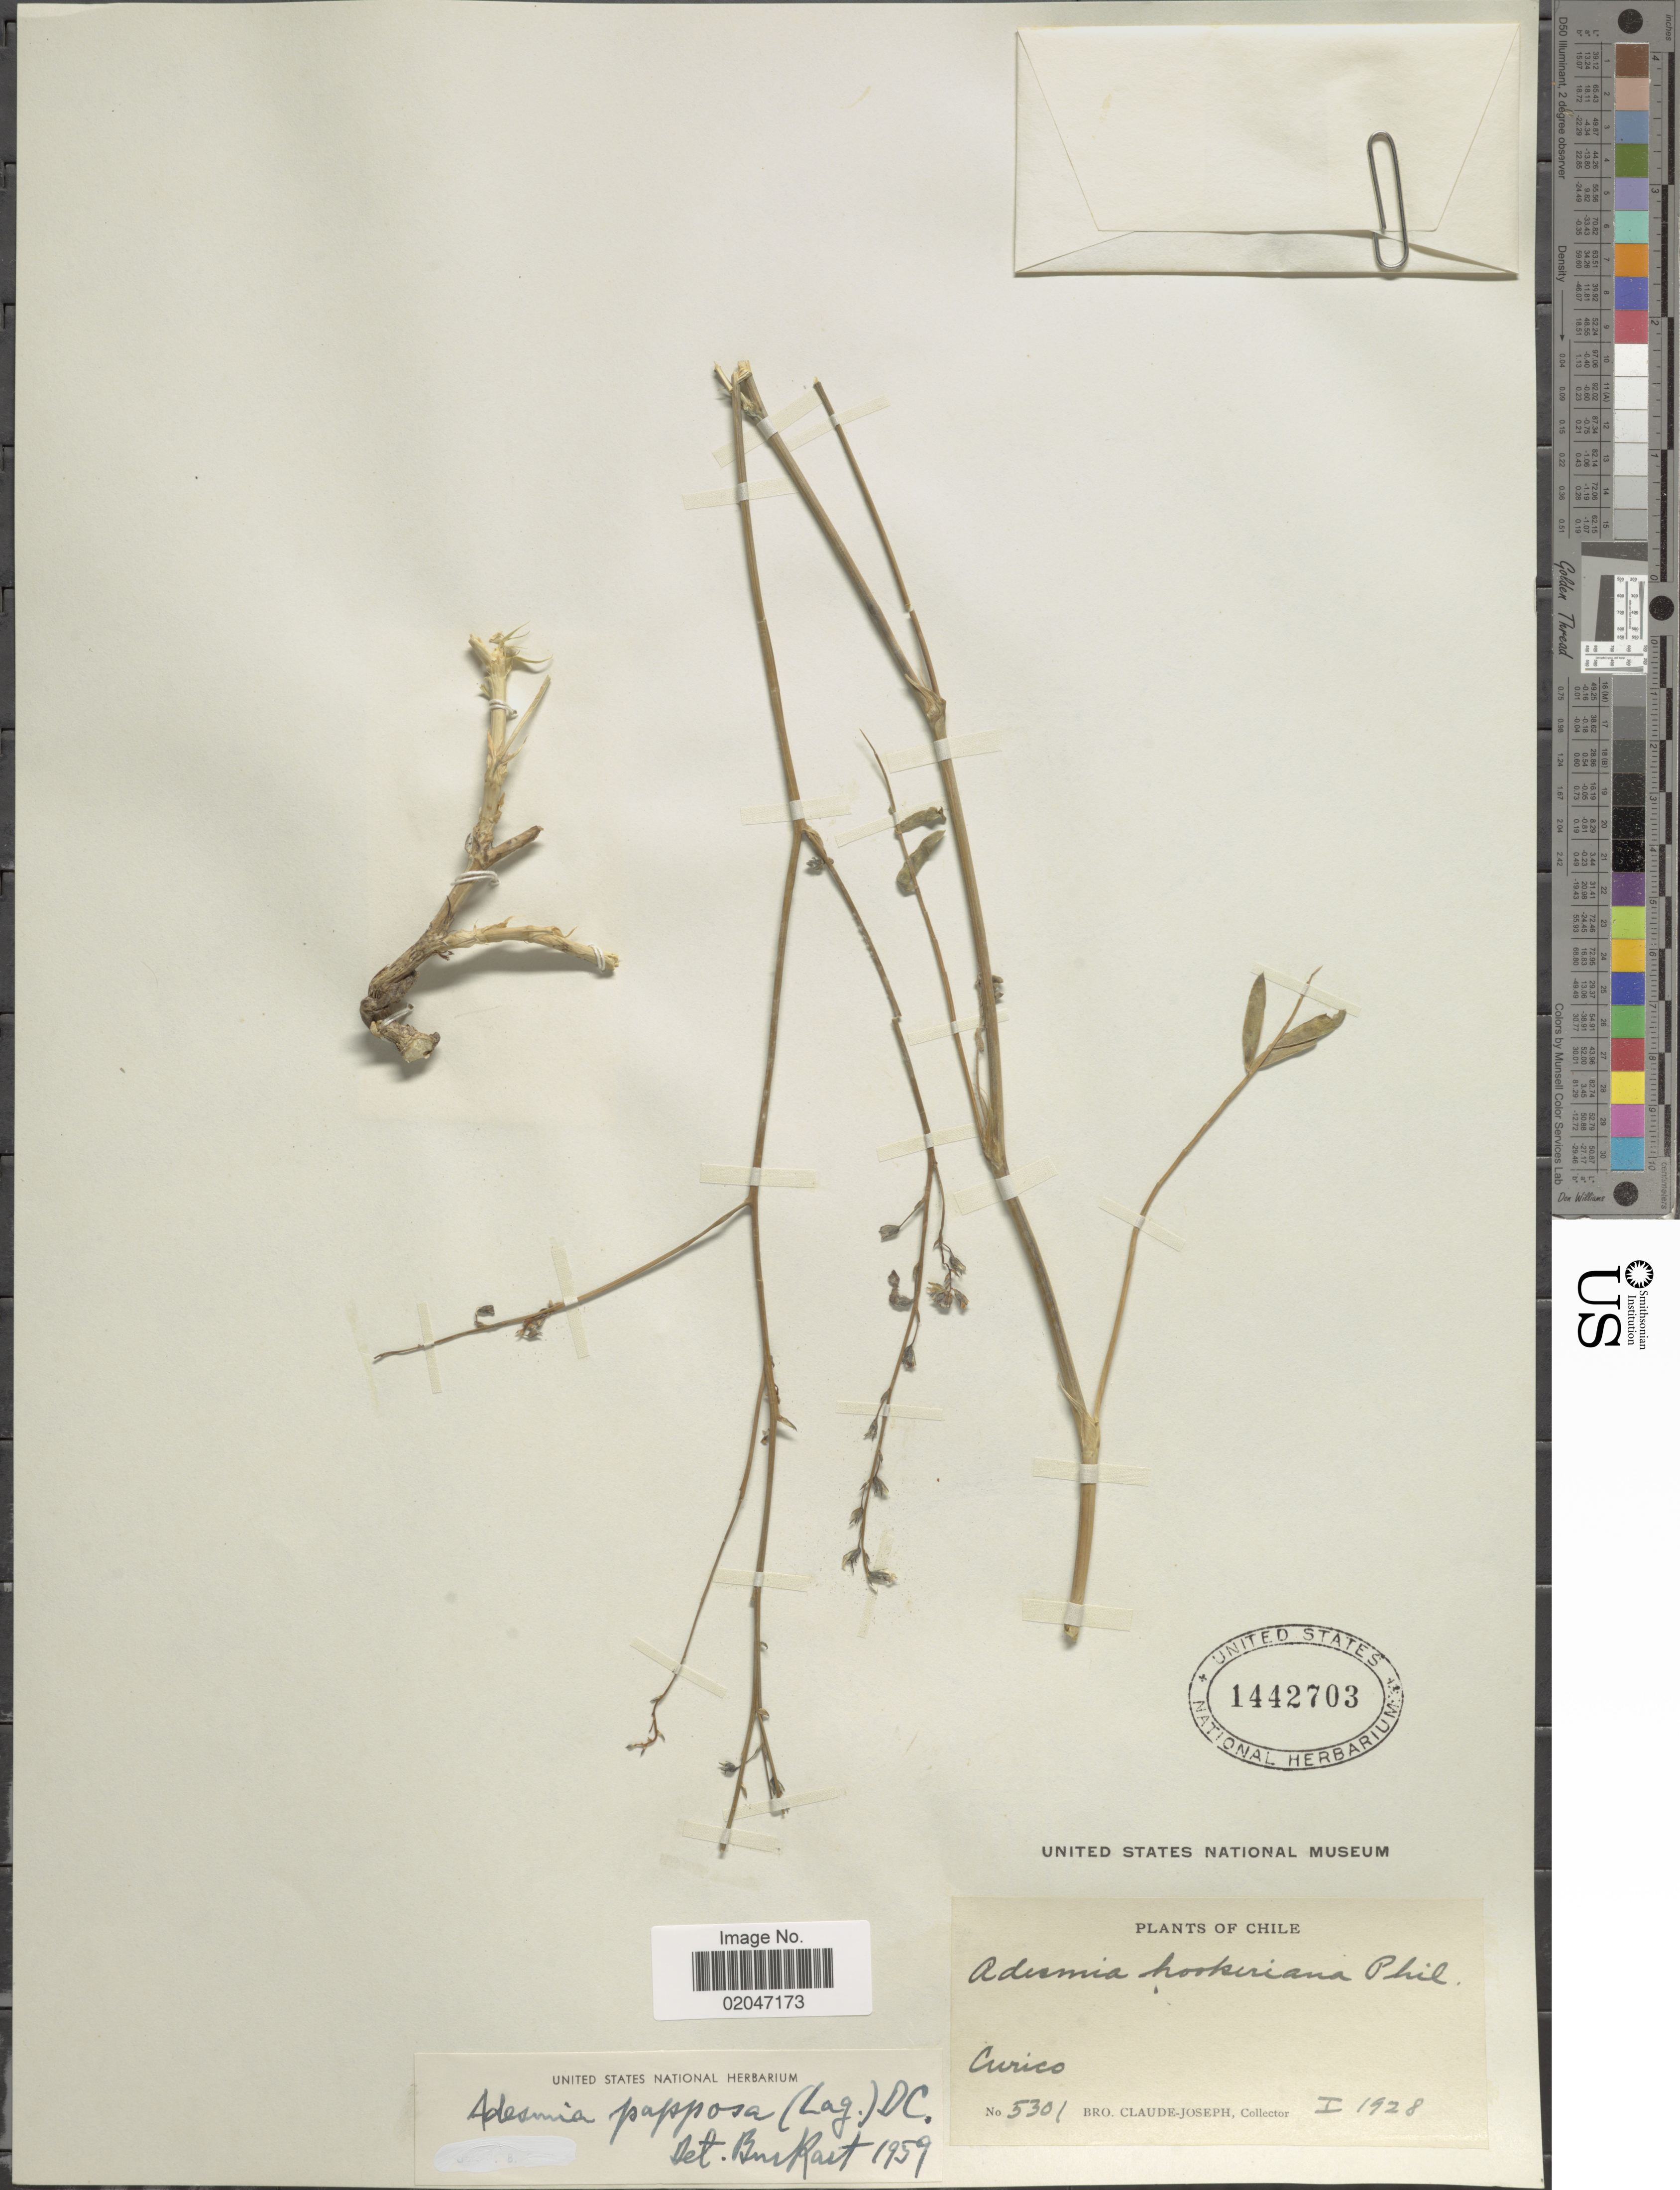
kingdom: Plantae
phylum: Tracheophyta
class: Magnoliopsida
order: Fabales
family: Fabaceae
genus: Adesmia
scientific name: Adesmia papposa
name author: (Lag.) DC.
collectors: Bro. Claude-Joseph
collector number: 5301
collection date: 1928-01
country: Chile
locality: Curico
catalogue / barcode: US 1442703